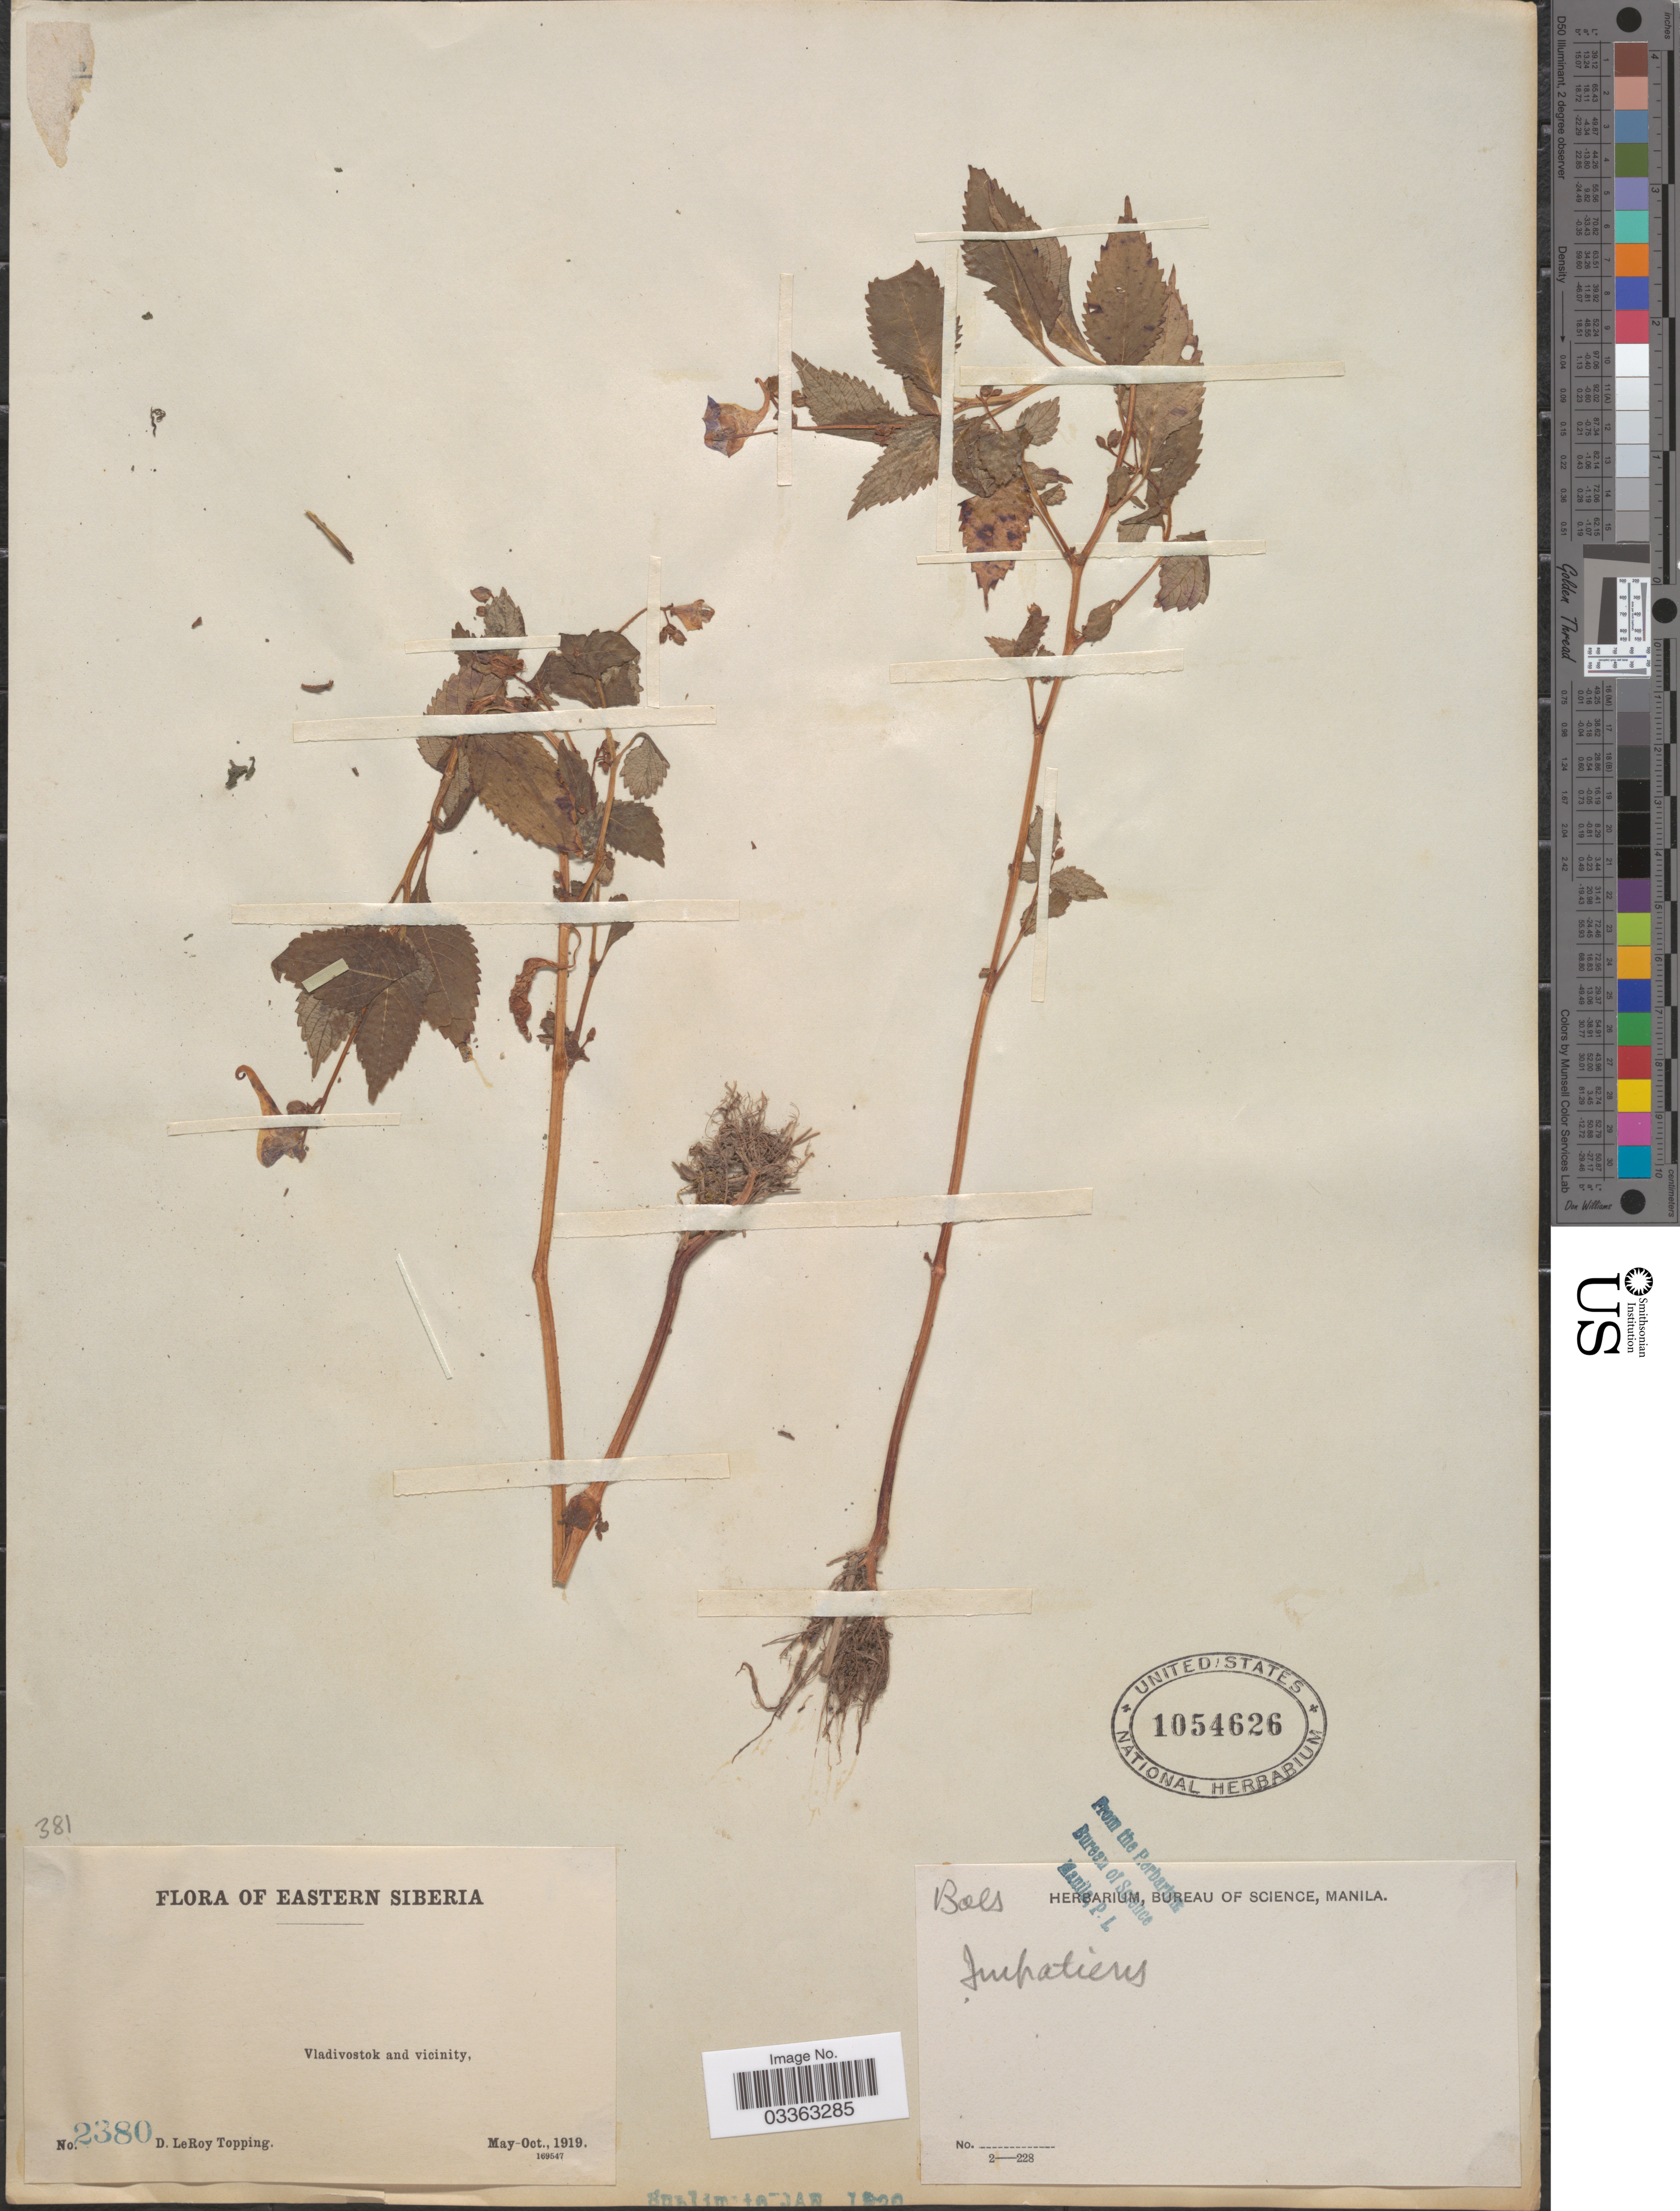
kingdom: Plantae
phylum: Tracheophyta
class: Magnoliopsida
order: Ericales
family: Balsaminaceae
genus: Impatiens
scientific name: Impatiens sp.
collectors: D. L. Topping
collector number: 2380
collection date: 1919-05/1919-10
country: Russian Federation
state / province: Primorsky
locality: Eastern Siberia. Vladivostok and vicinity.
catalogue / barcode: US 1054626